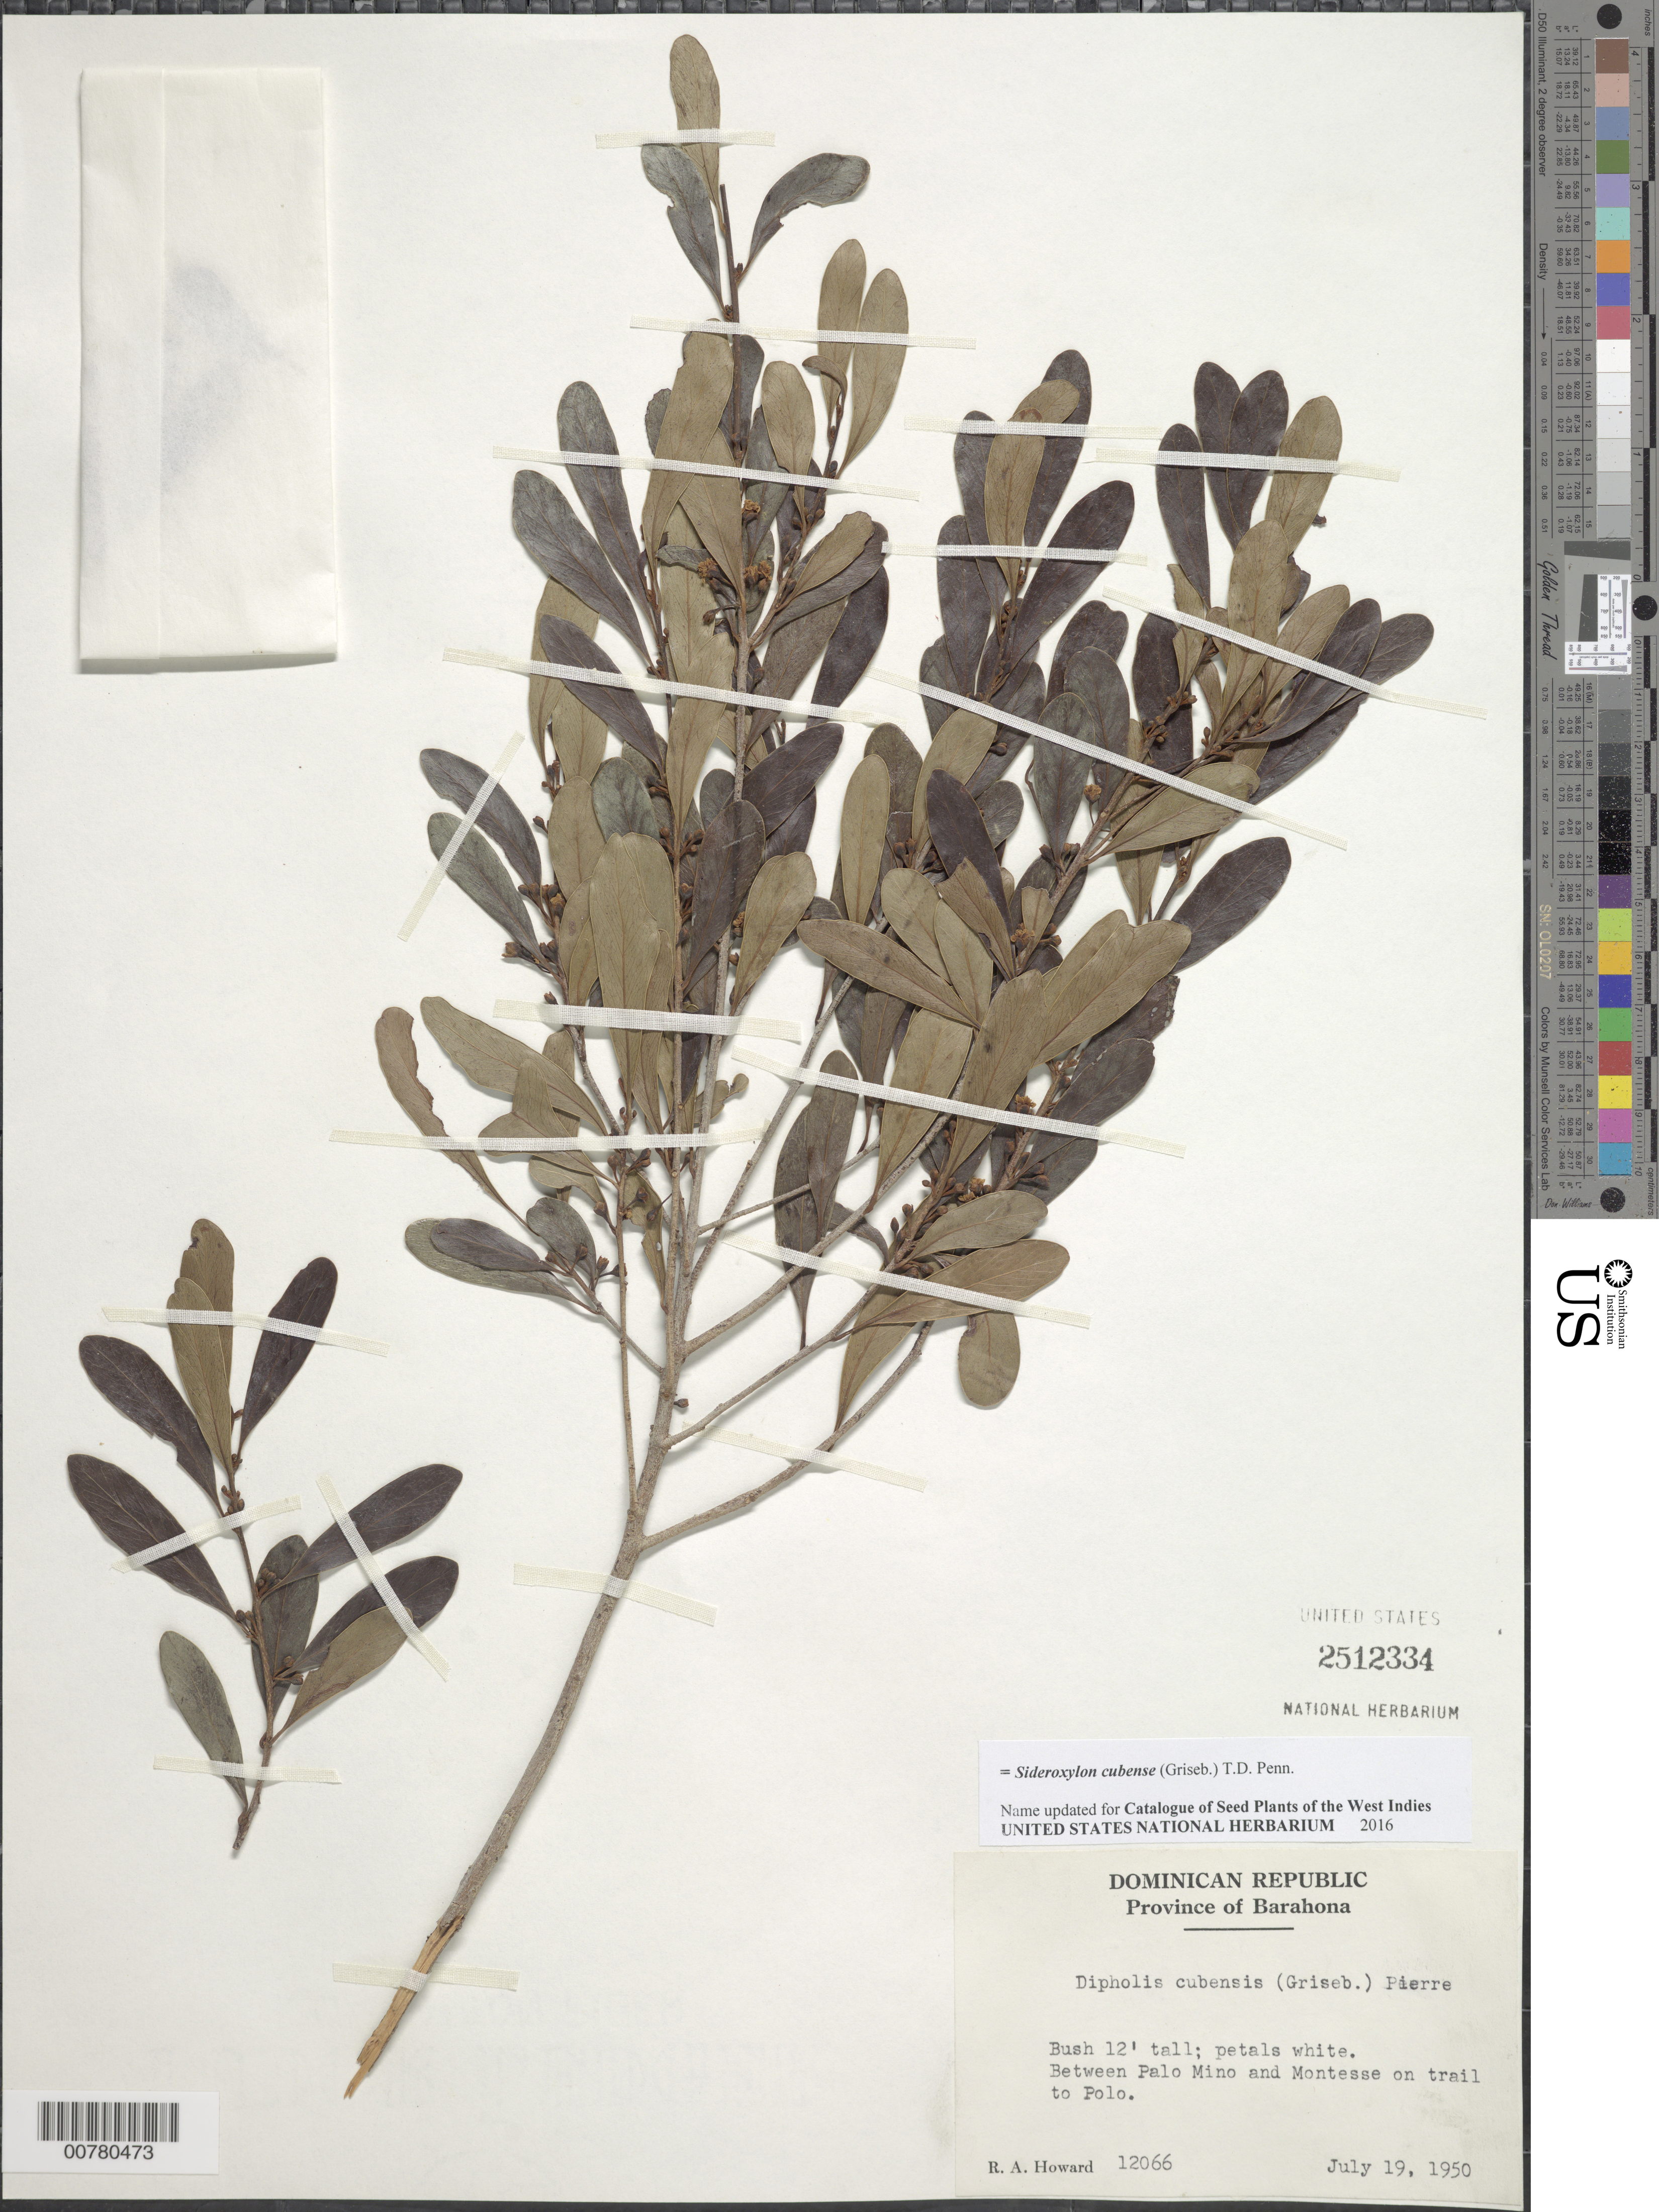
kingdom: Plantae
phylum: Tracheophyta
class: Magnoliopsida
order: Ericales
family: Sapotaceae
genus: Sideroxylon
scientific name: Sideroxylon cubense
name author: (Griseb.) T.D. Penn.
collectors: R. A. Howard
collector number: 12066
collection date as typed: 19 Jul 1950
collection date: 1950-07-19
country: Dominican Republic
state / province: Barahona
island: Hispaniola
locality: Between Palo Mino and Montesse on trail to Polo.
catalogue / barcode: US 2512334